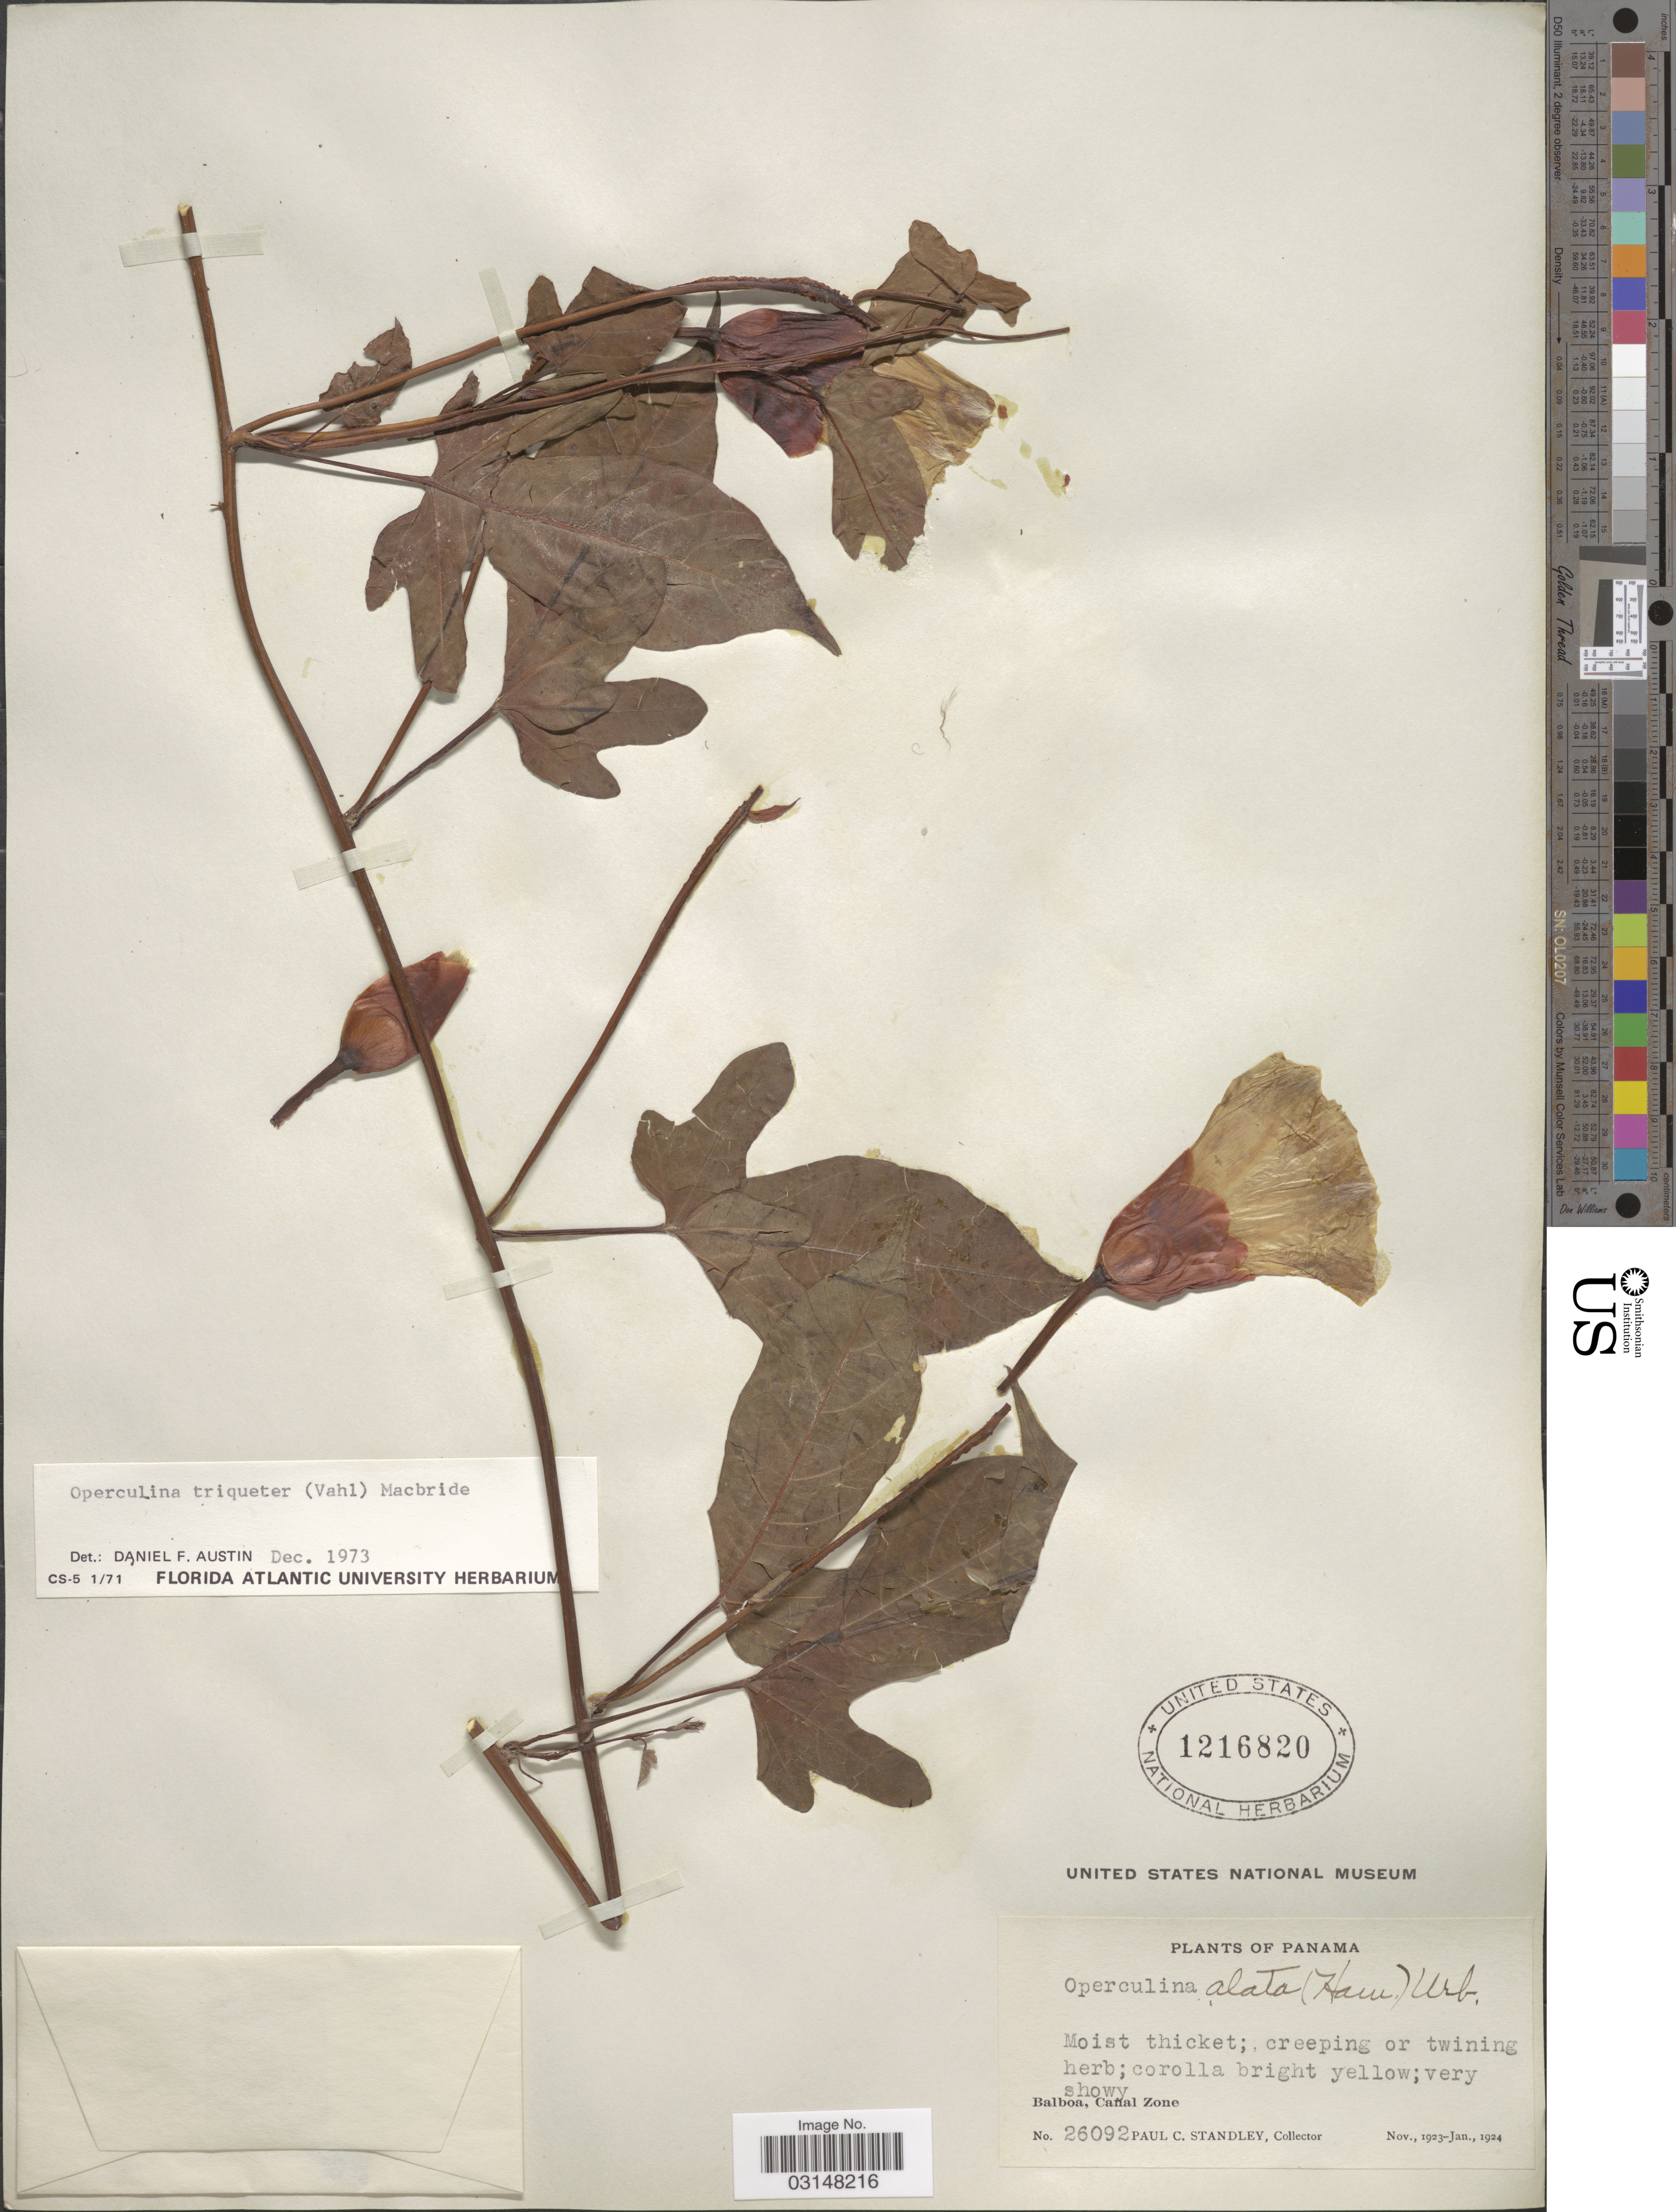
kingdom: Plantae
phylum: Tracheophyta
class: Magnoliopsida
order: Solanales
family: Convolvulaceae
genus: Operculina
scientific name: Operculina alata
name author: (Ham.) Urb.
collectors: P. C. Standley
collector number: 26092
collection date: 1923-11/1924-01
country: Panama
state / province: Colón / Panamá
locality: Balboa, Canal Zone.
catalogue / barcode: US 1216820